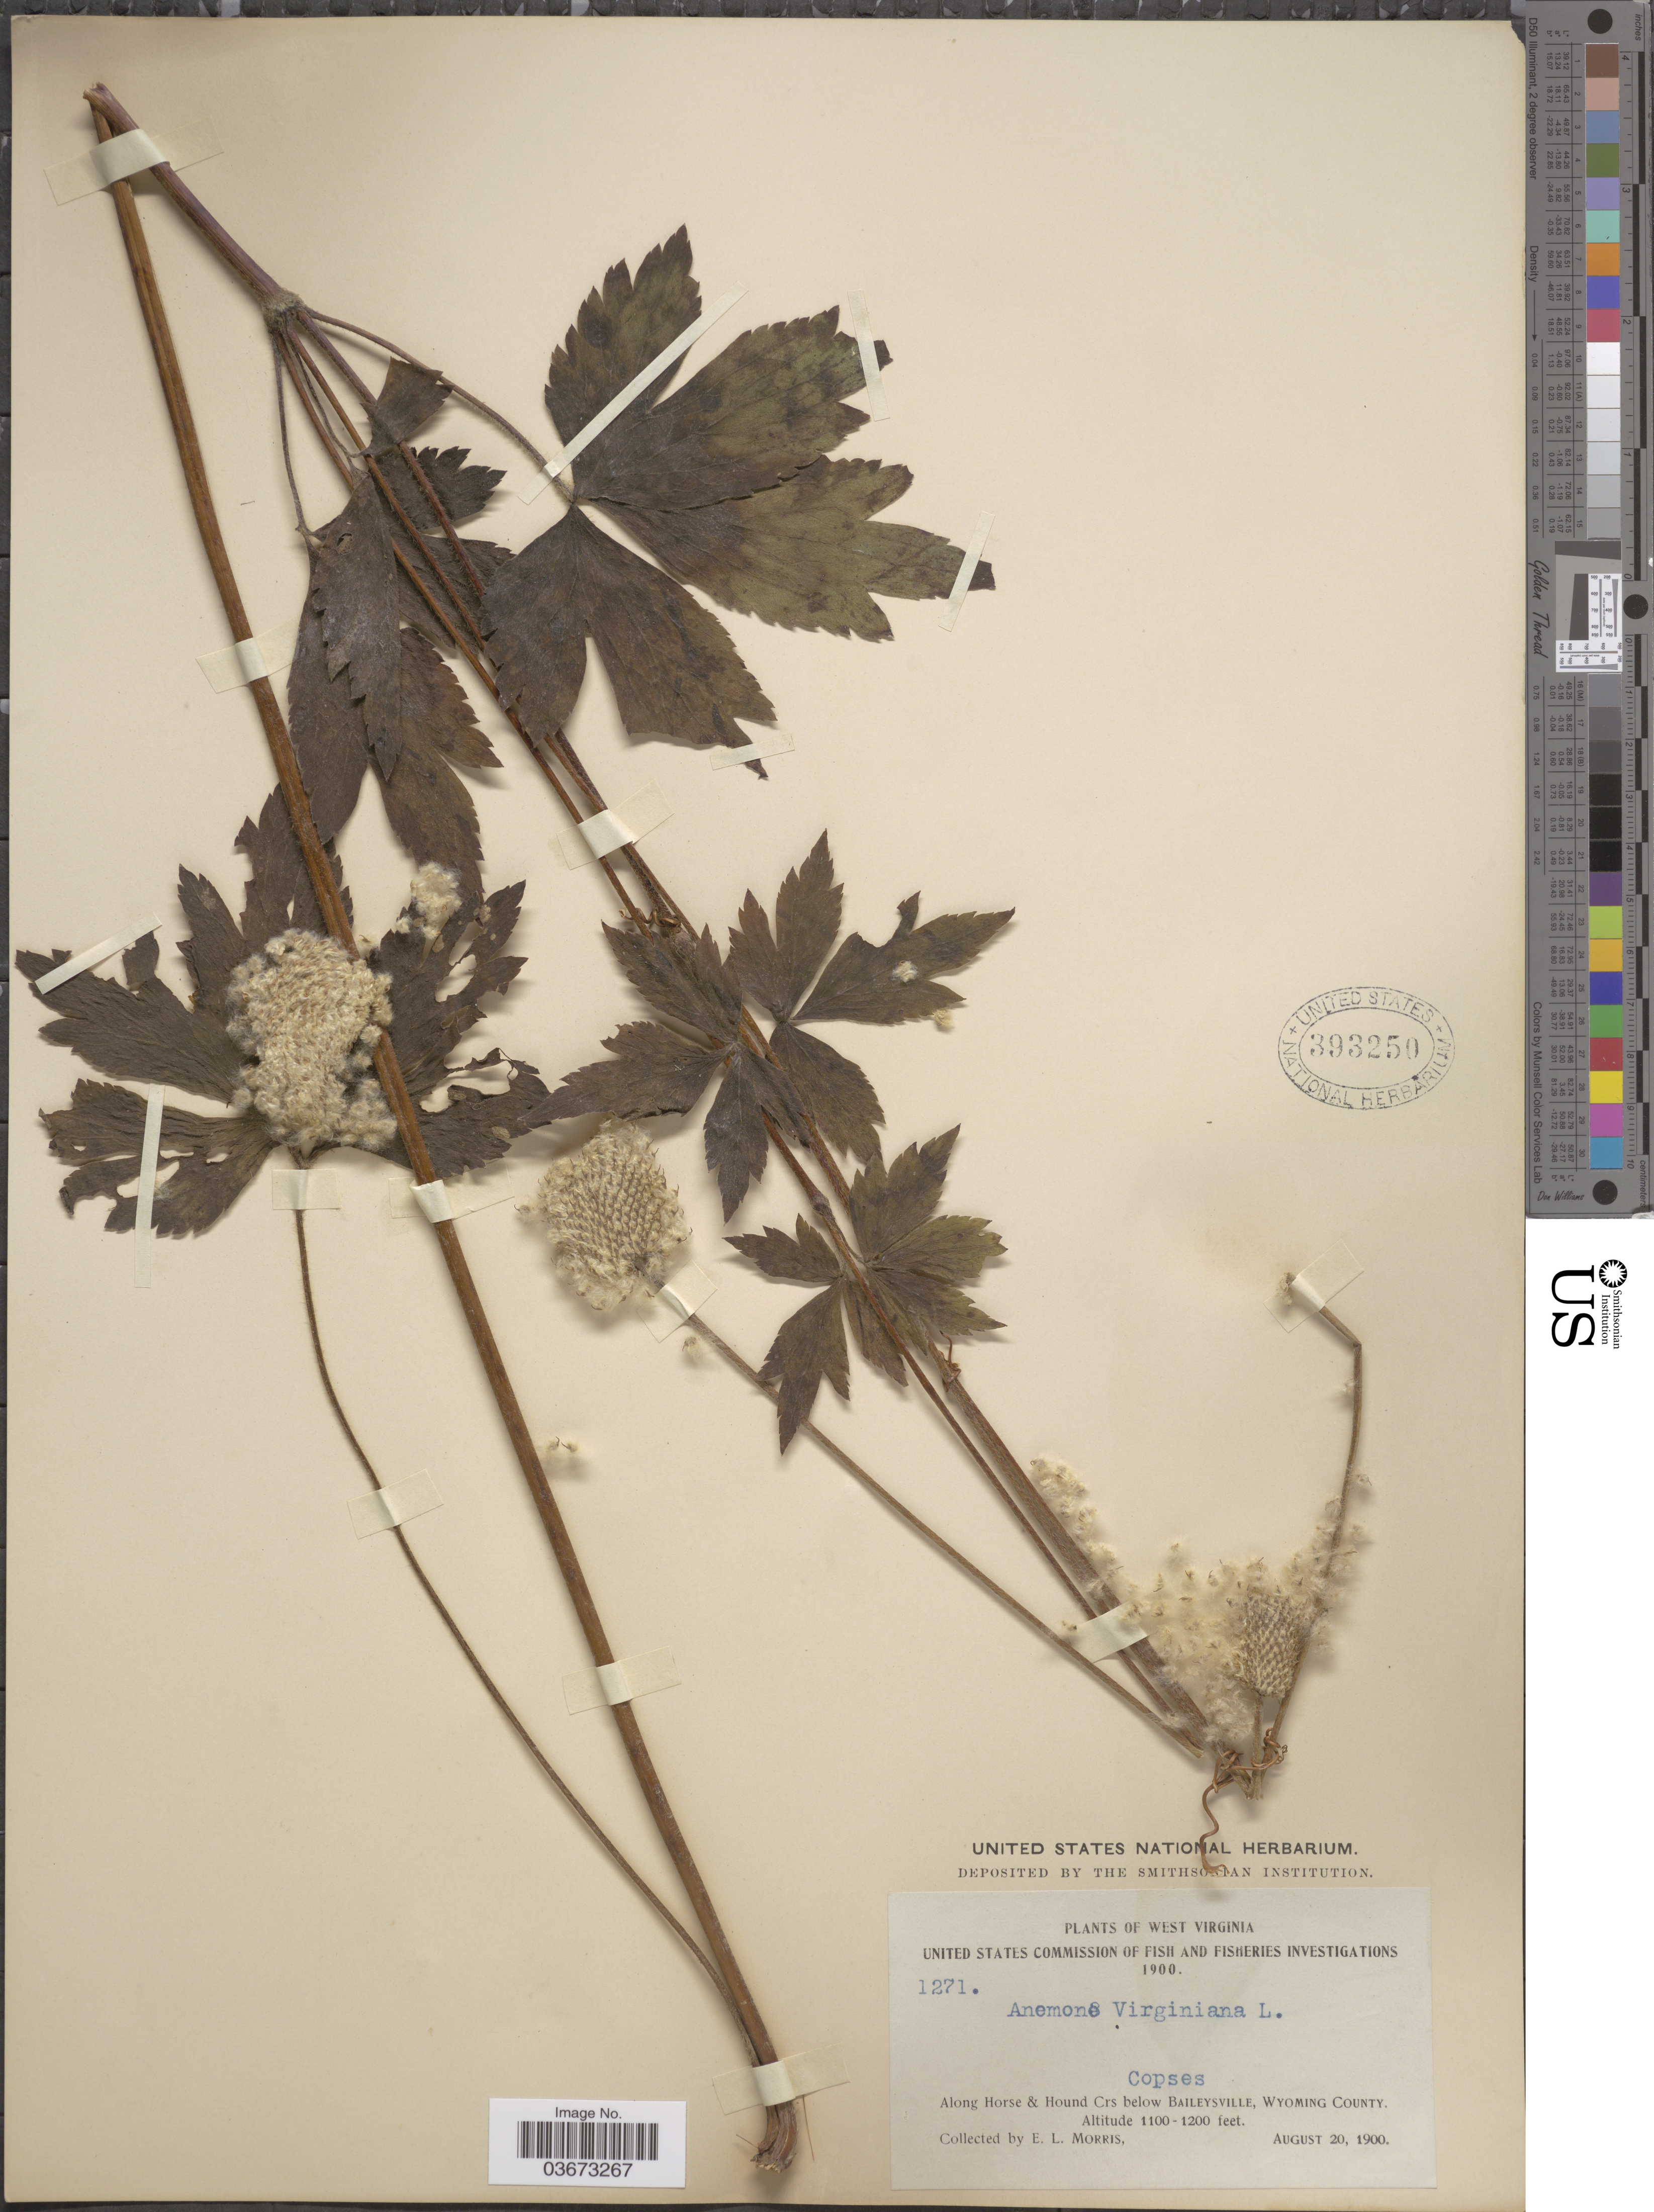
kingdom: Plantae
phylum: Tracheophyta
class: Magnoliopsida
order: Ranunculales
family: Ranunculaceae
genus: Anemone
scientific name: Anemone virginiana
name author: L.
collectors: E. Morris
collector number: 1271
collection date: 1900-08-20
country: United States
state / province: West Virginia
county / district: Wyoming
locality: Along Horse & Hound Crs below Baileysville, Wyoming County.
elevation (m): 335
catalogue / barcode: US 393250